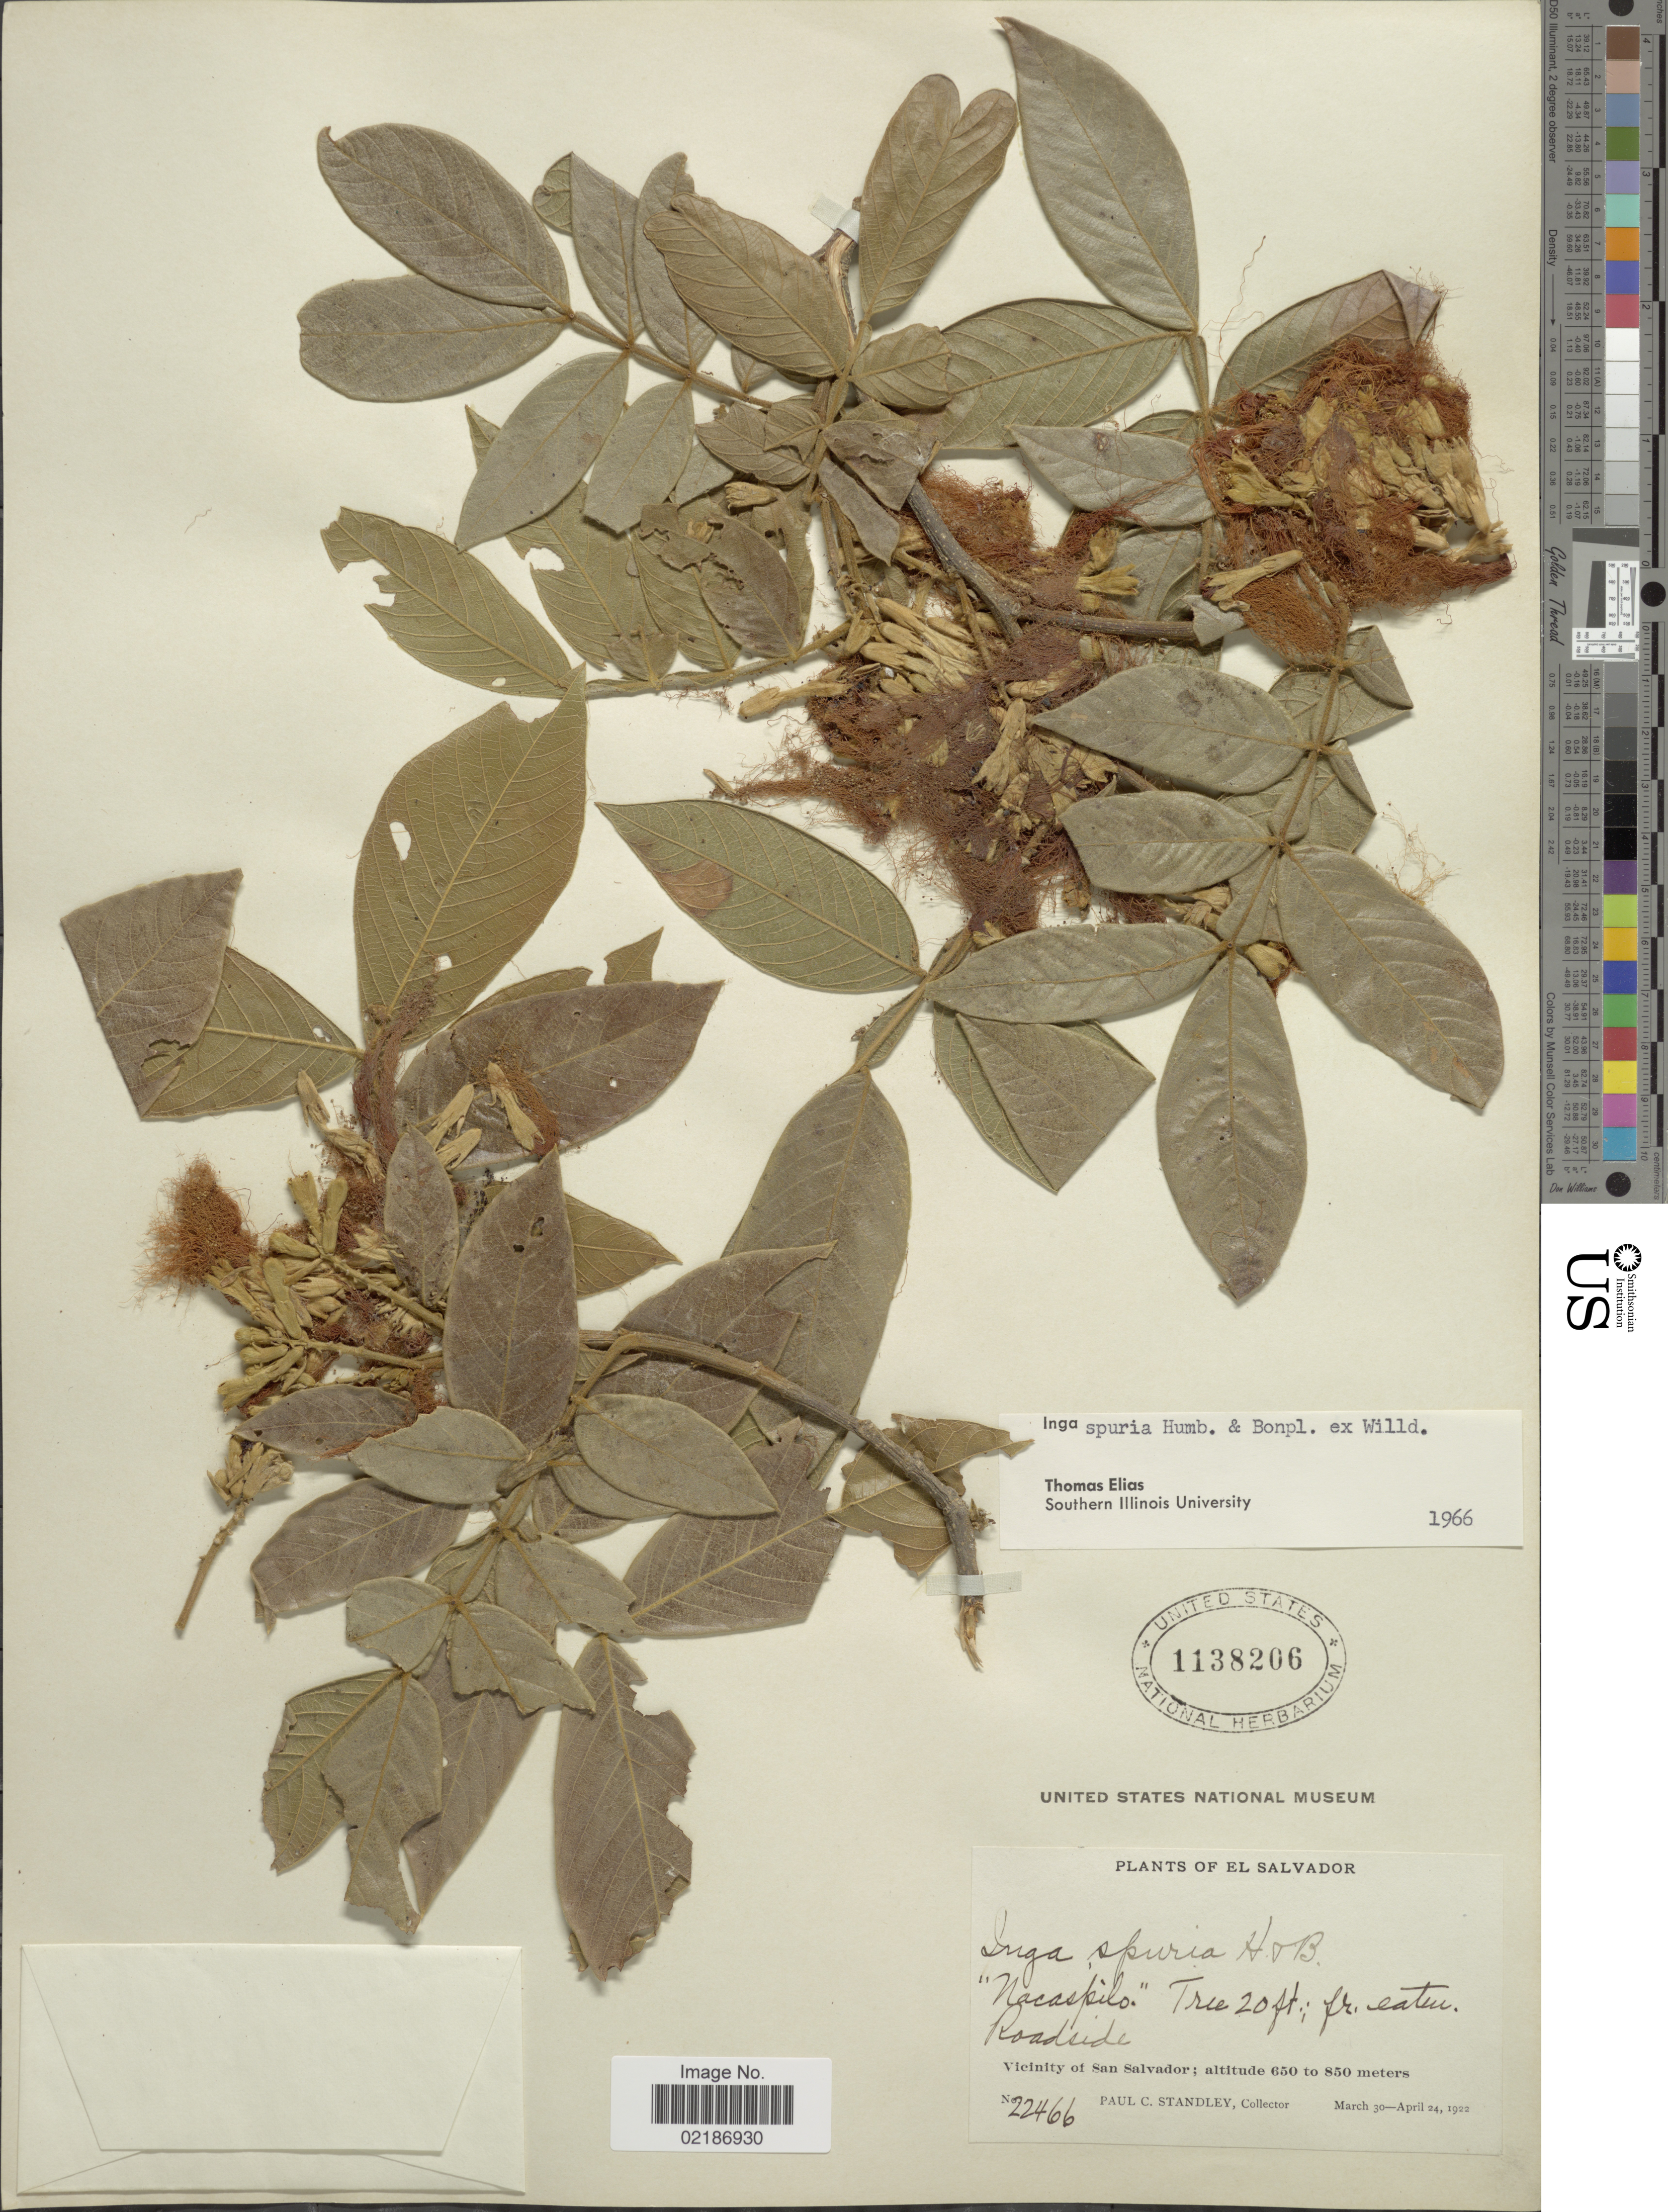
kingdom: Plantae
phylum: Tracheophyta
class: Magnoliopsida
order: Fabales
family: Fabaceae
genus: Inga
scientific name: Inga vera subsp. vera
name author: Willd.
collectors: P. C. Standley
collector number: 22466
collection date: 1922-03-30/1922-04-24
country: El Salvador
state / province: San Salvador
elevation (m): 650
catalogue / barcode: US 1138206